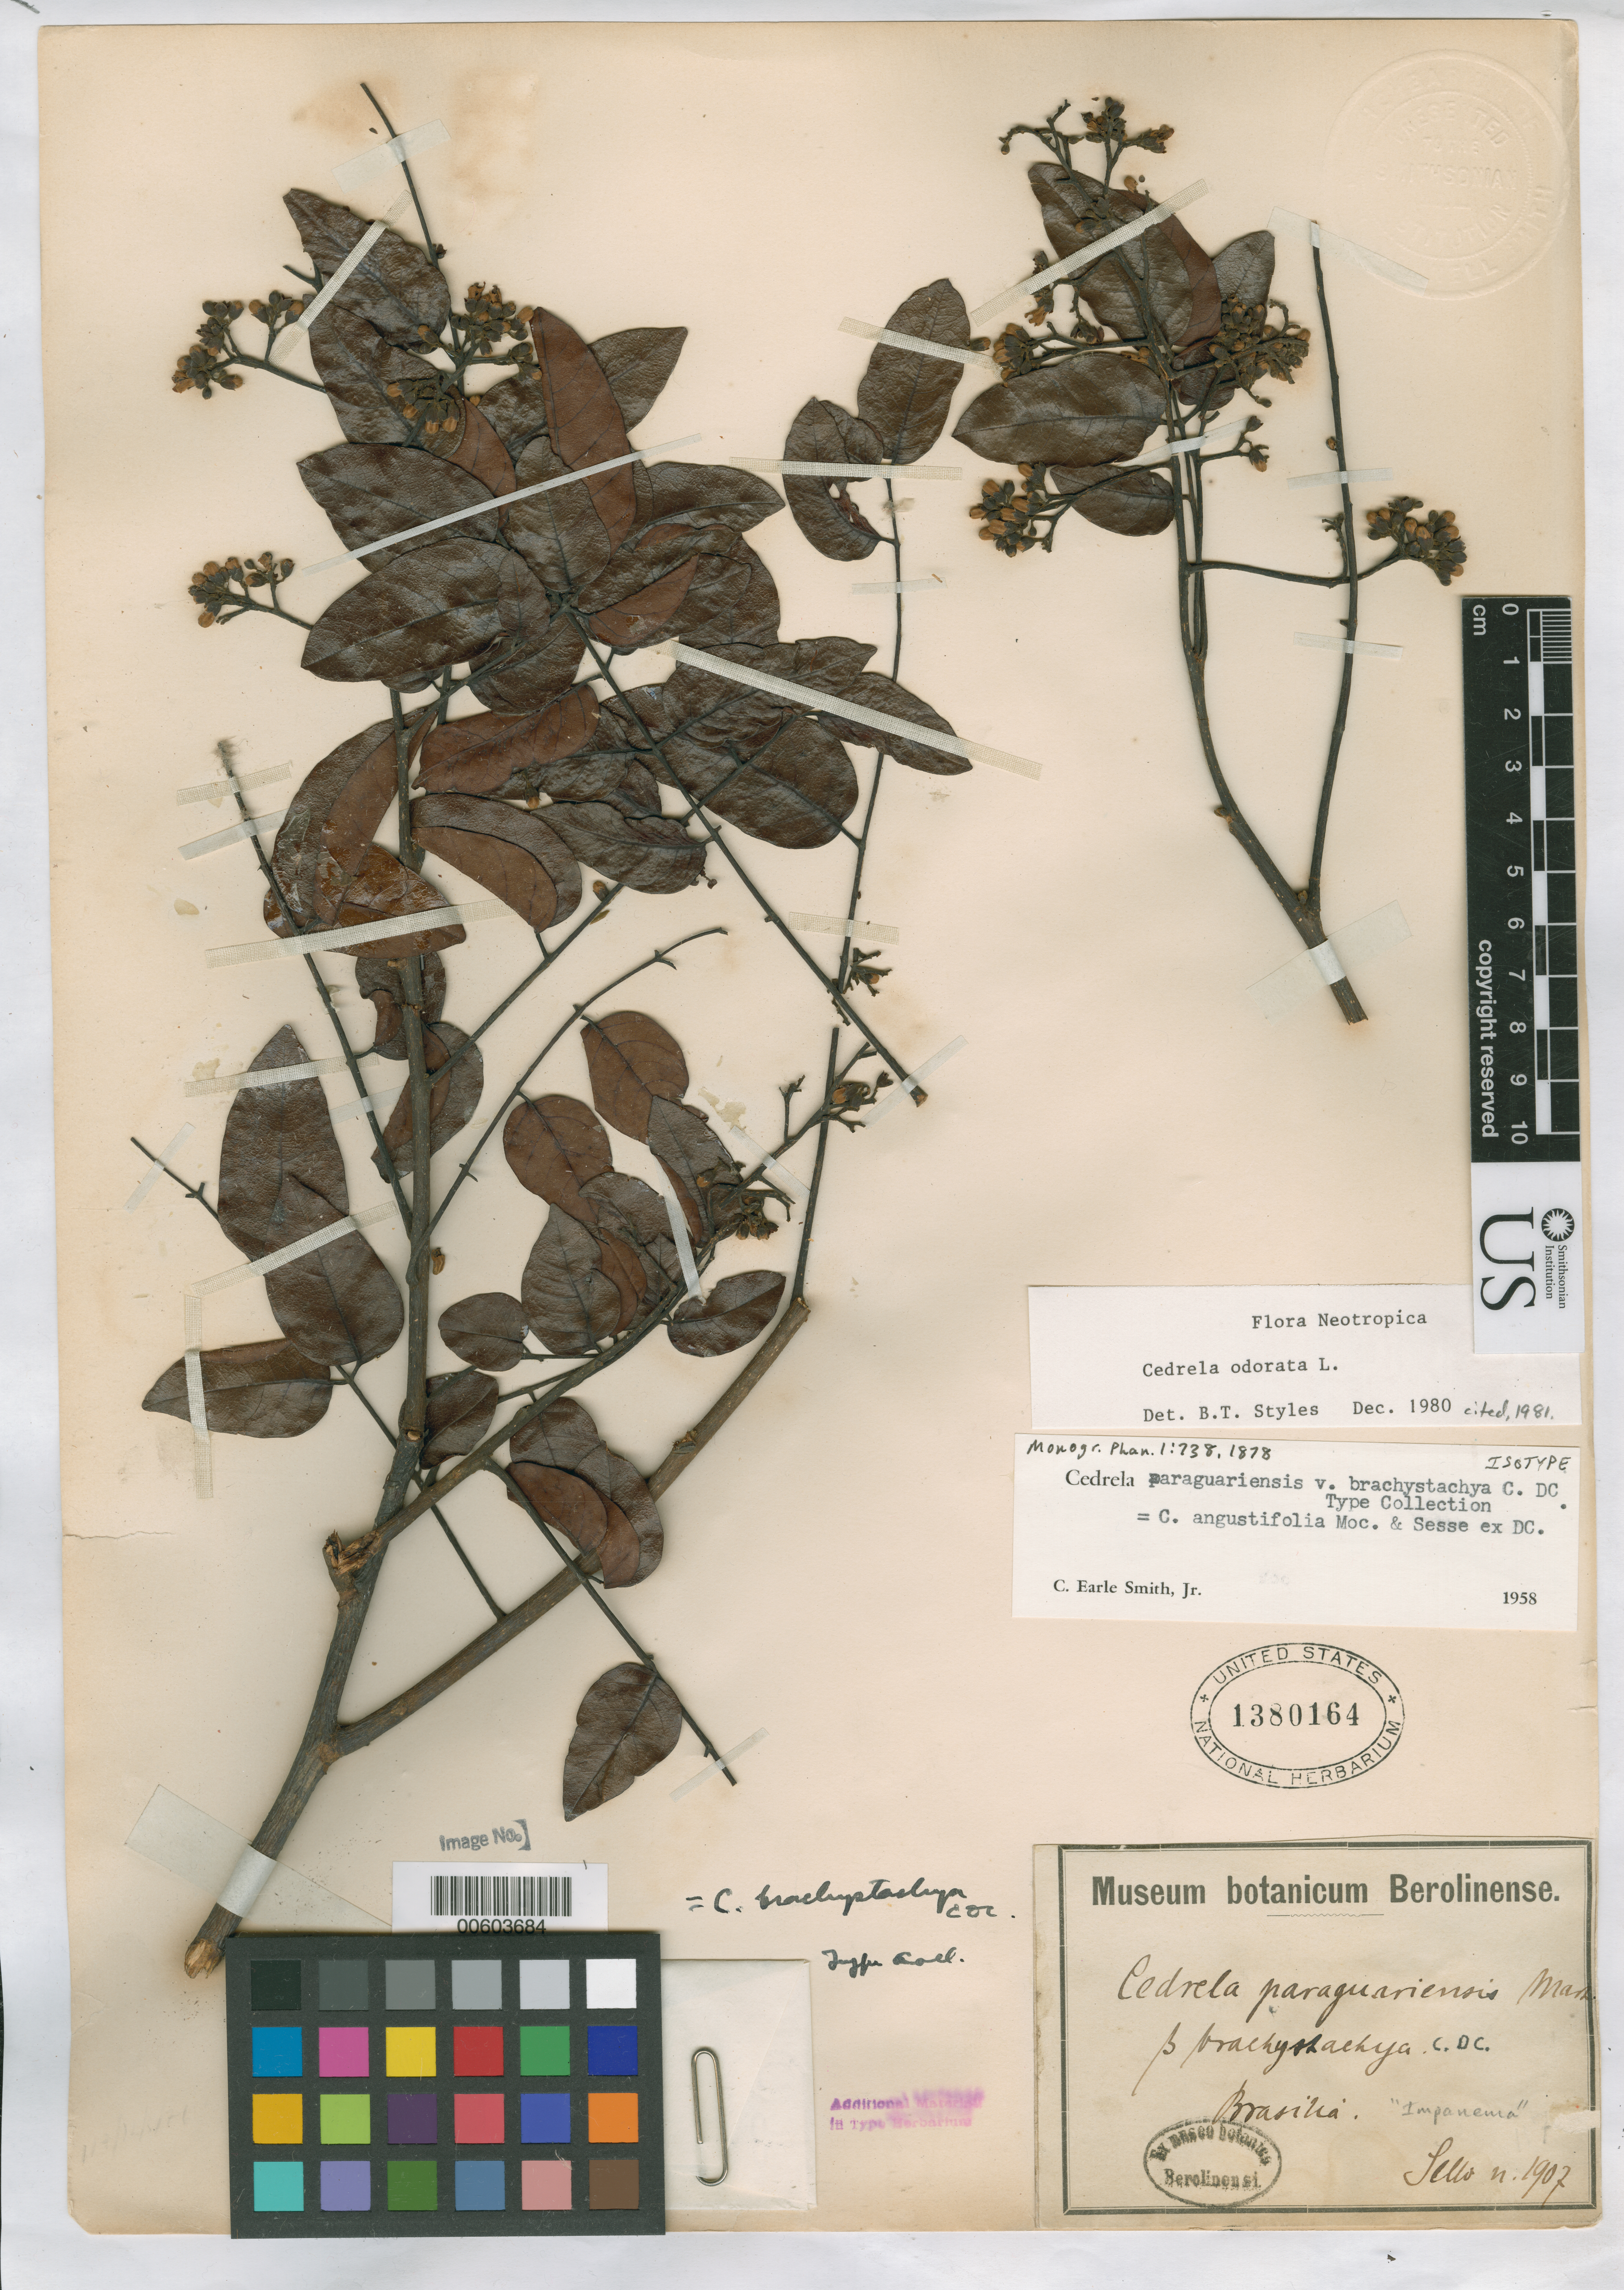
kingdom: Plantae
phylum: Tracheophyta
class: Magnoliopsida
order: Sapindales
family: Meliaceae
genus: Cedrela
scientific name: Cedrela paraguariensis var. brachystachya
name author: C. DC. in A. DC.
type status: Isotype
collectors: F. Sellow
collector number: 1907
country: Brazil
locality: Impanema.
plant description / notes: Specimen ex John Donnell Smith herbarium.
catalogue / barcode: US 1380164